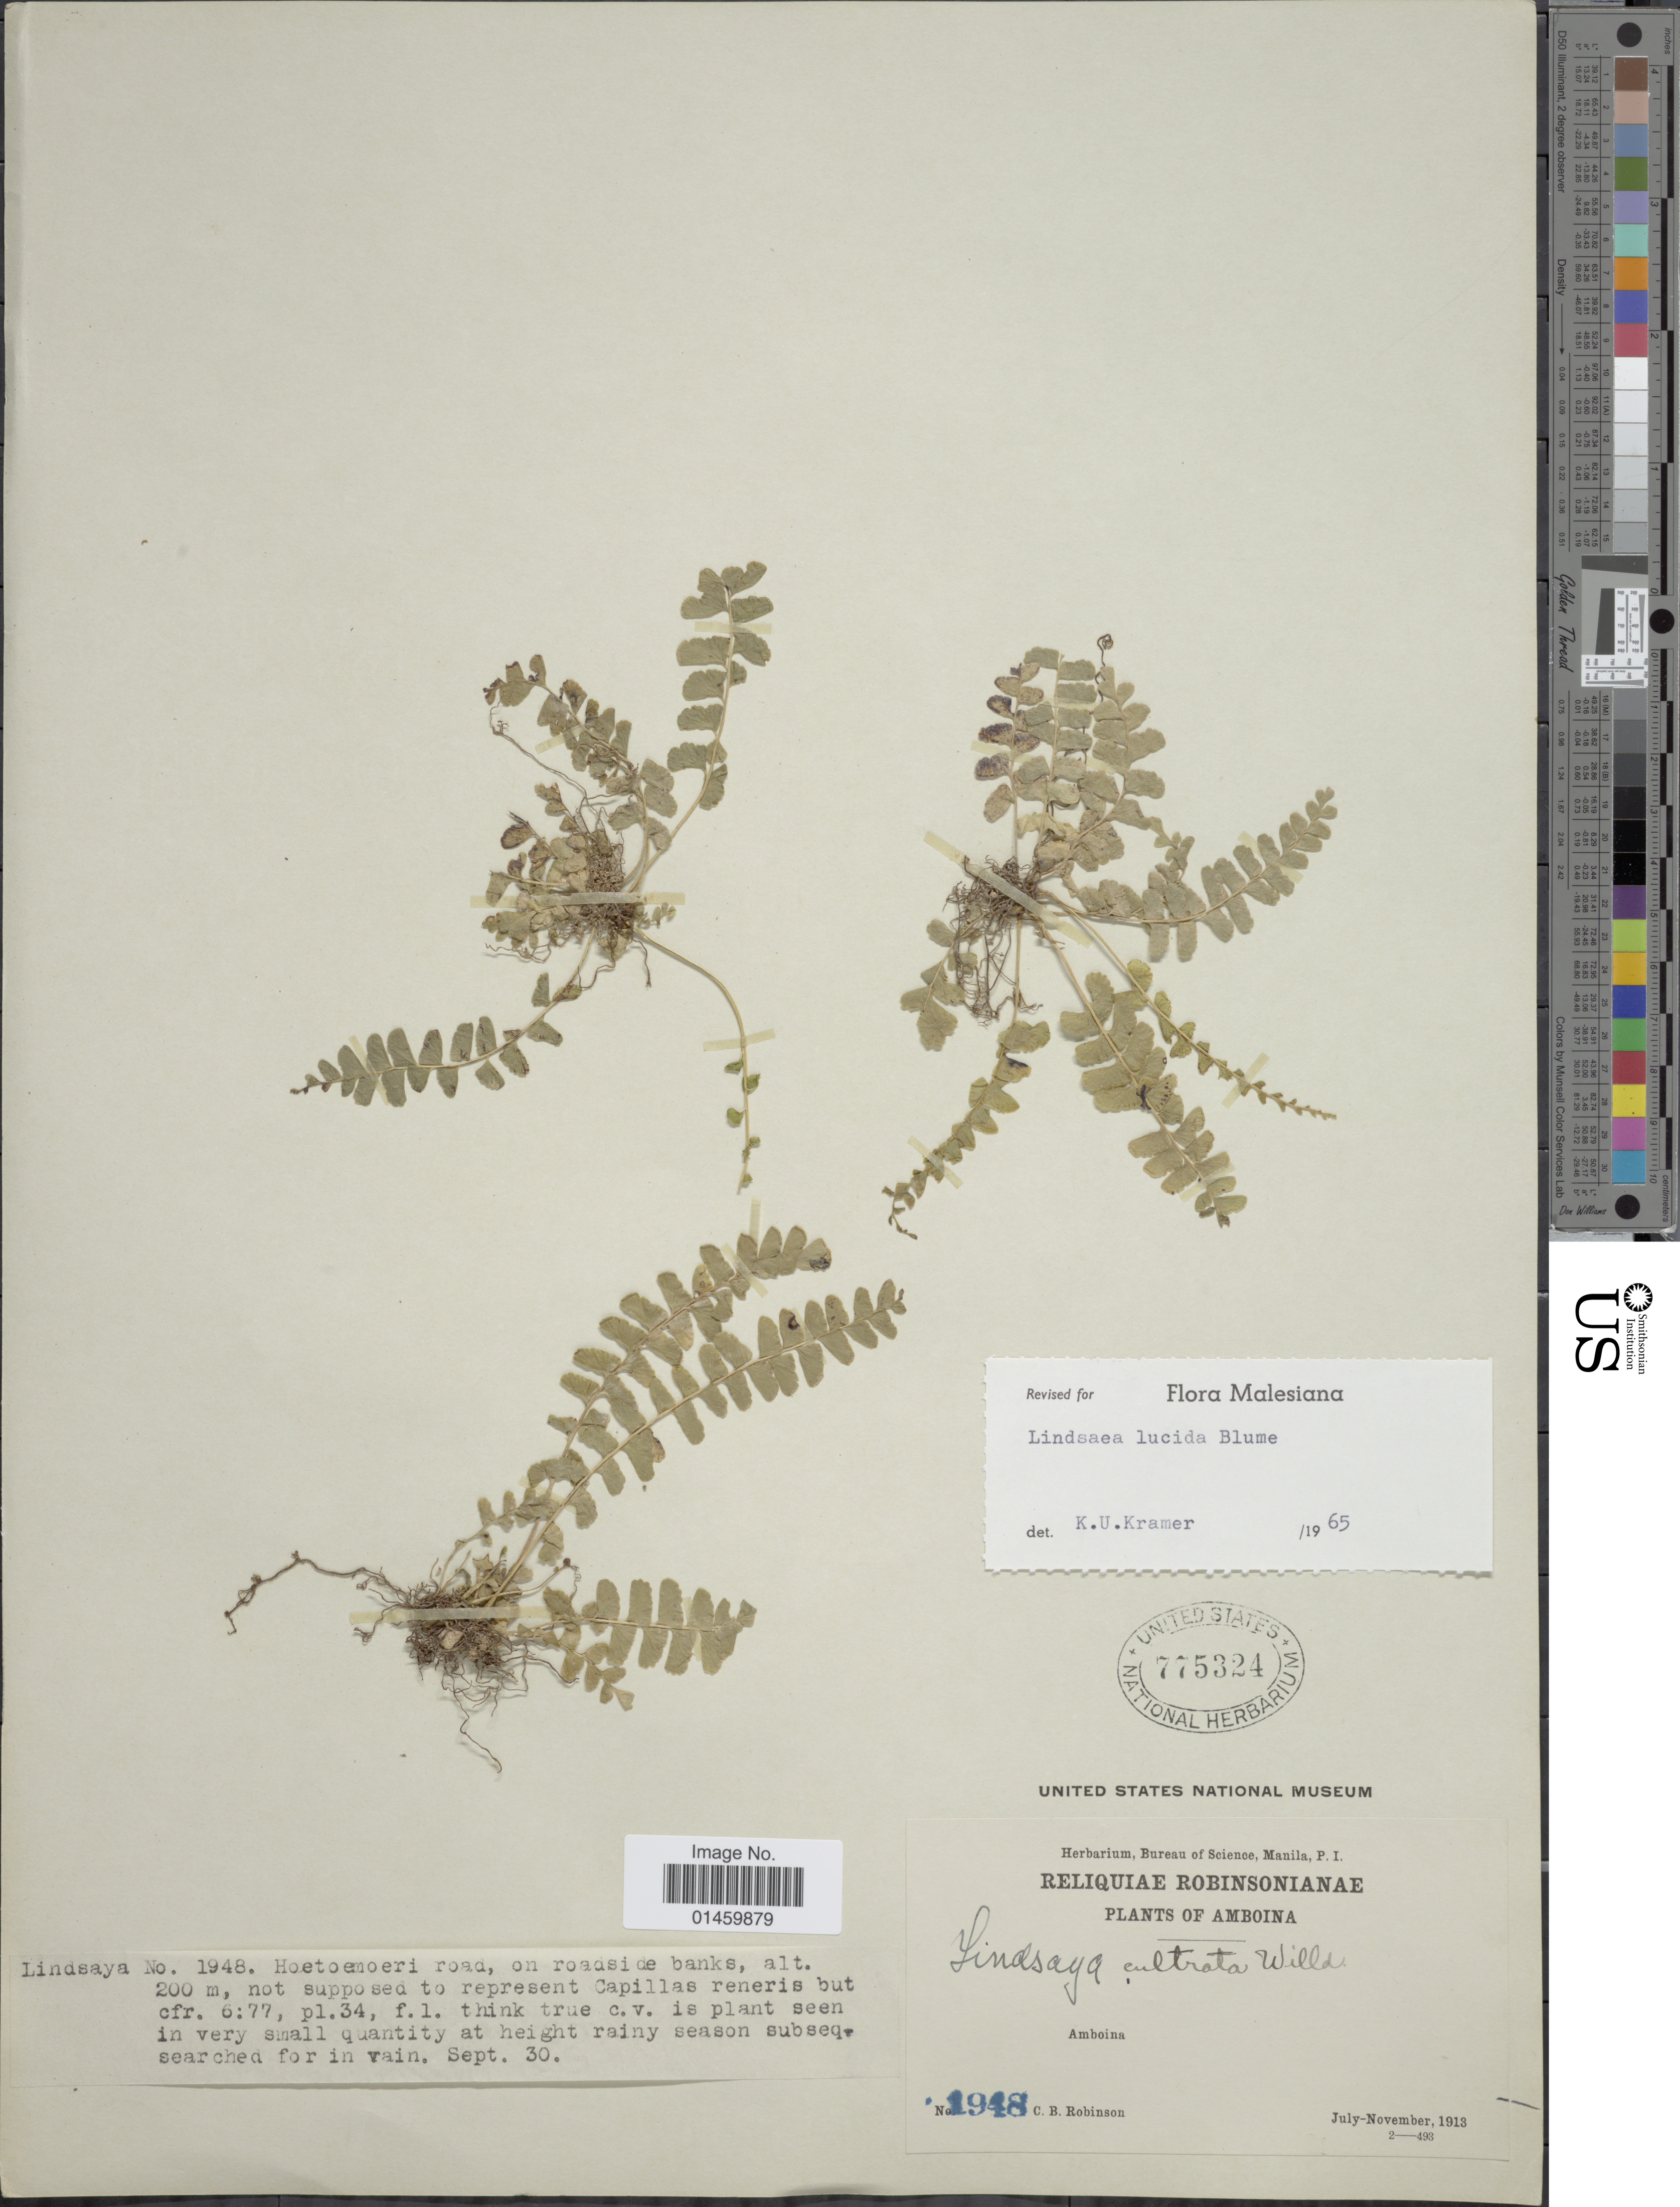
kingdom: Plantae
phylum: Tracheophyta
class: Polypodiopsida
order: Polypodiales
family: Lindsaeaceae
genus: Lindsaea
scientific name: Lindsaea lucida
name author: Blume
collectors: C. Robinson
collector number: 1948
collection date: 1913-07/1913-11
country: Indonesia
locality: Amboina. Hoetoemoeri road, on roadside banks.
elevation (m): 200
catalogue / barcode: US 775324